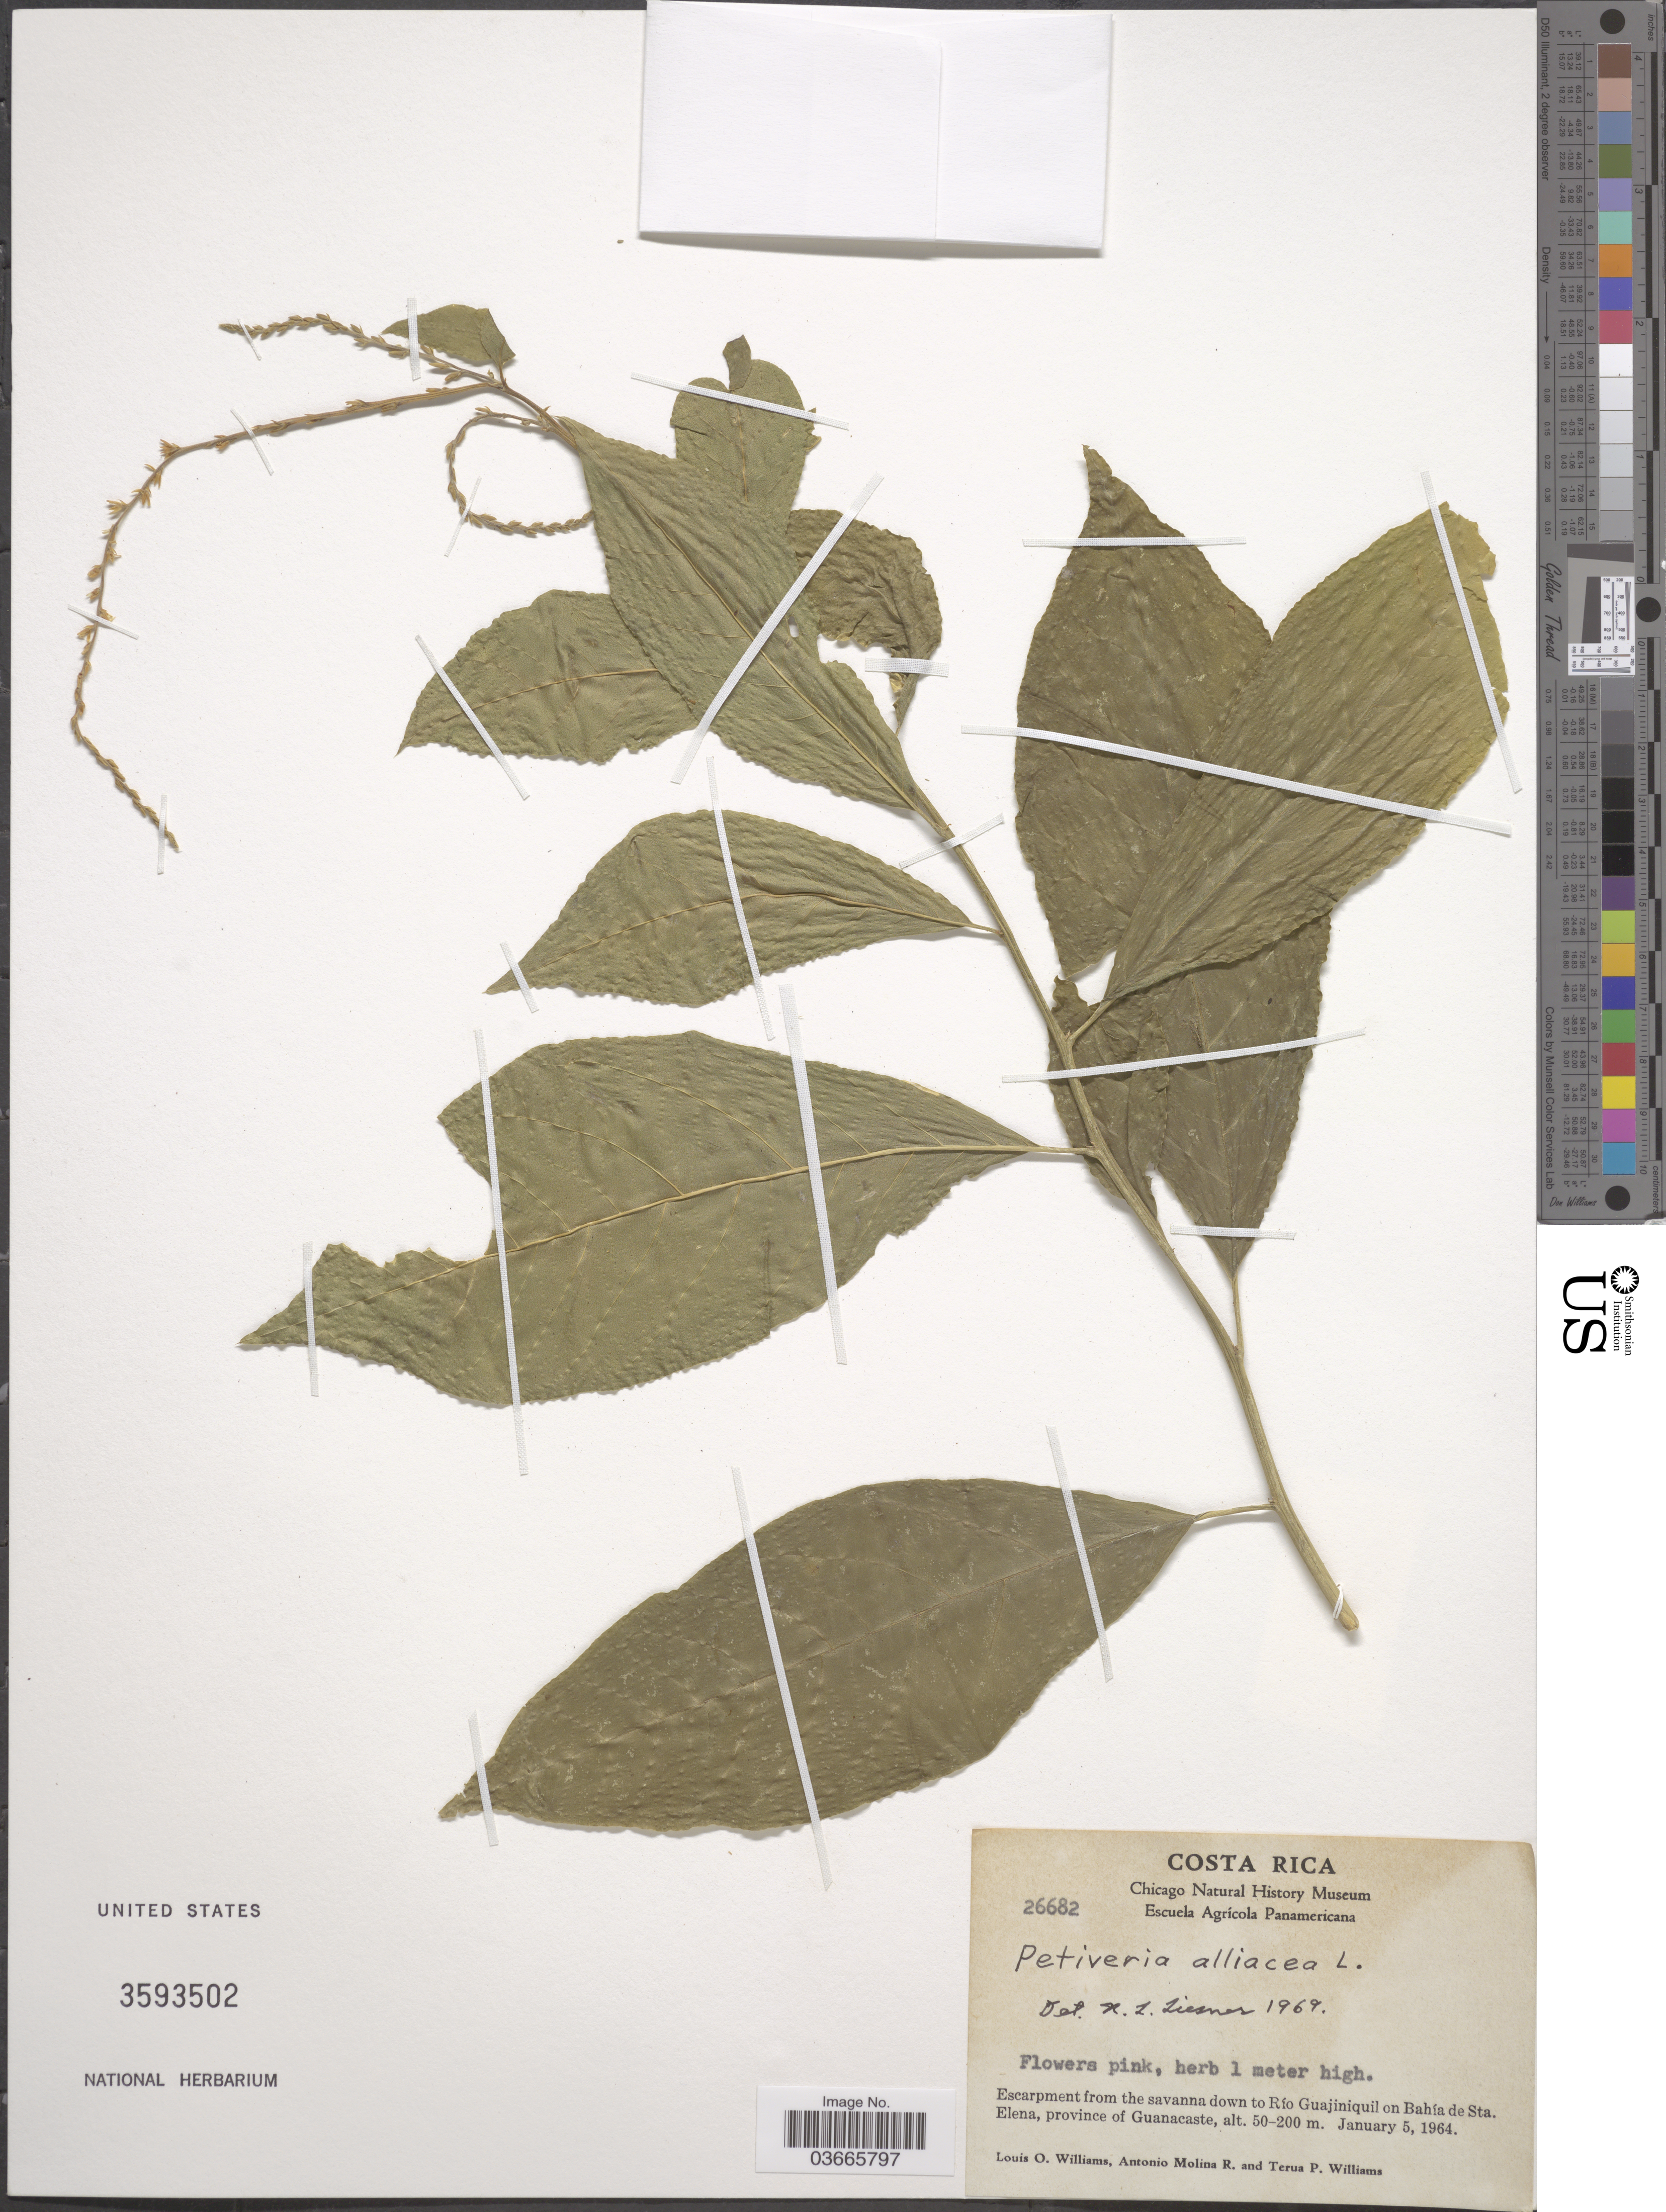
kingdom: Plantae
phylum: Tracheophyta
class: Magnoliopsida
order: Caryophyllales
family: Phytolaccaceae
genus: Petiveria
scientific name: Petiveria alliacea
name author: L.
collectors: L. O. Williams, A. Molina R. & T. Williams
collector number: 26682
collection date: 1964-01-05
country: Costa Rica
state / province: Guanacaste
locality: Escarpment from the savanna down to Río Guajiniquil on Bahía de Sta. Elena.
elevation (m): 50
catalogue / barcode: US 3593502